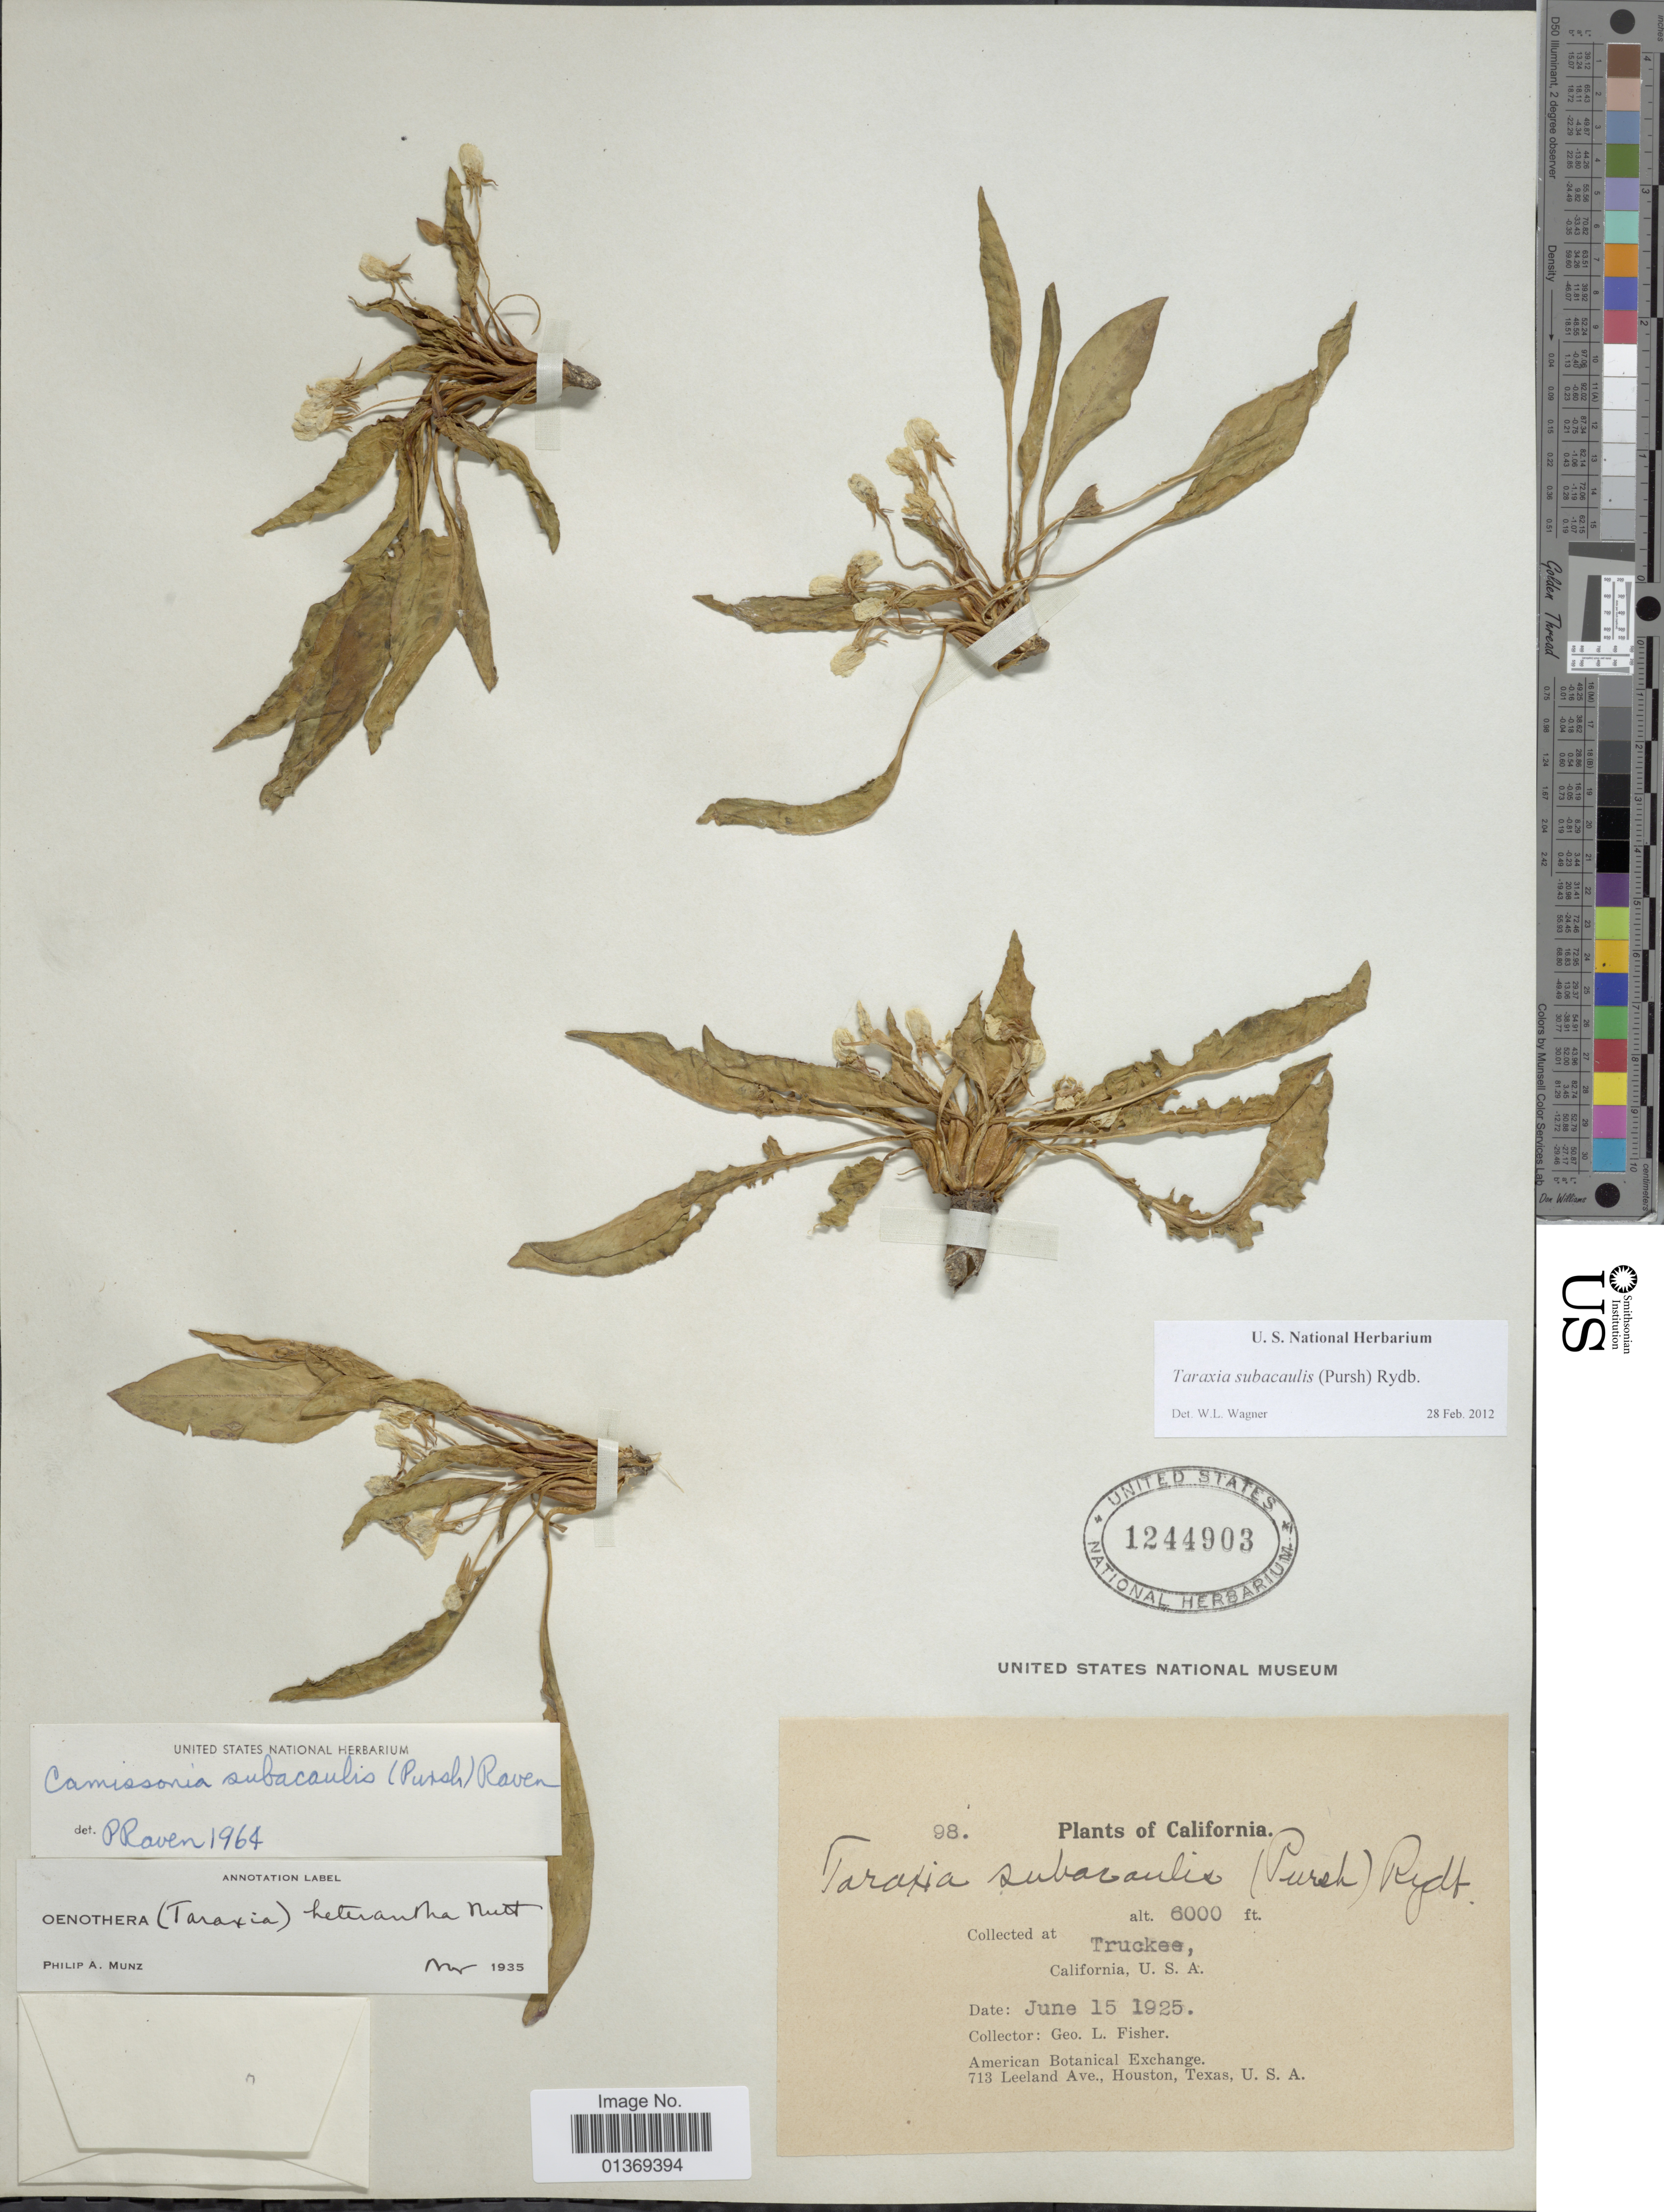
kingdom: Plantae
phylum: Tracheophyta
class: Magnoliopsida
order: Myrtales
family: Onagraceae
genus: Taraxia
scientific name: Taraxia subacaulis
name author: (Pursh) Rydb.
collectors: G. L. Fisher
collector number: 98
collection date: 1925-06-15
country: United States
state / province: California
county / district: Nevada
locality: Truckee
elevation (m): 1829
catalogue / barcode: US 1244903